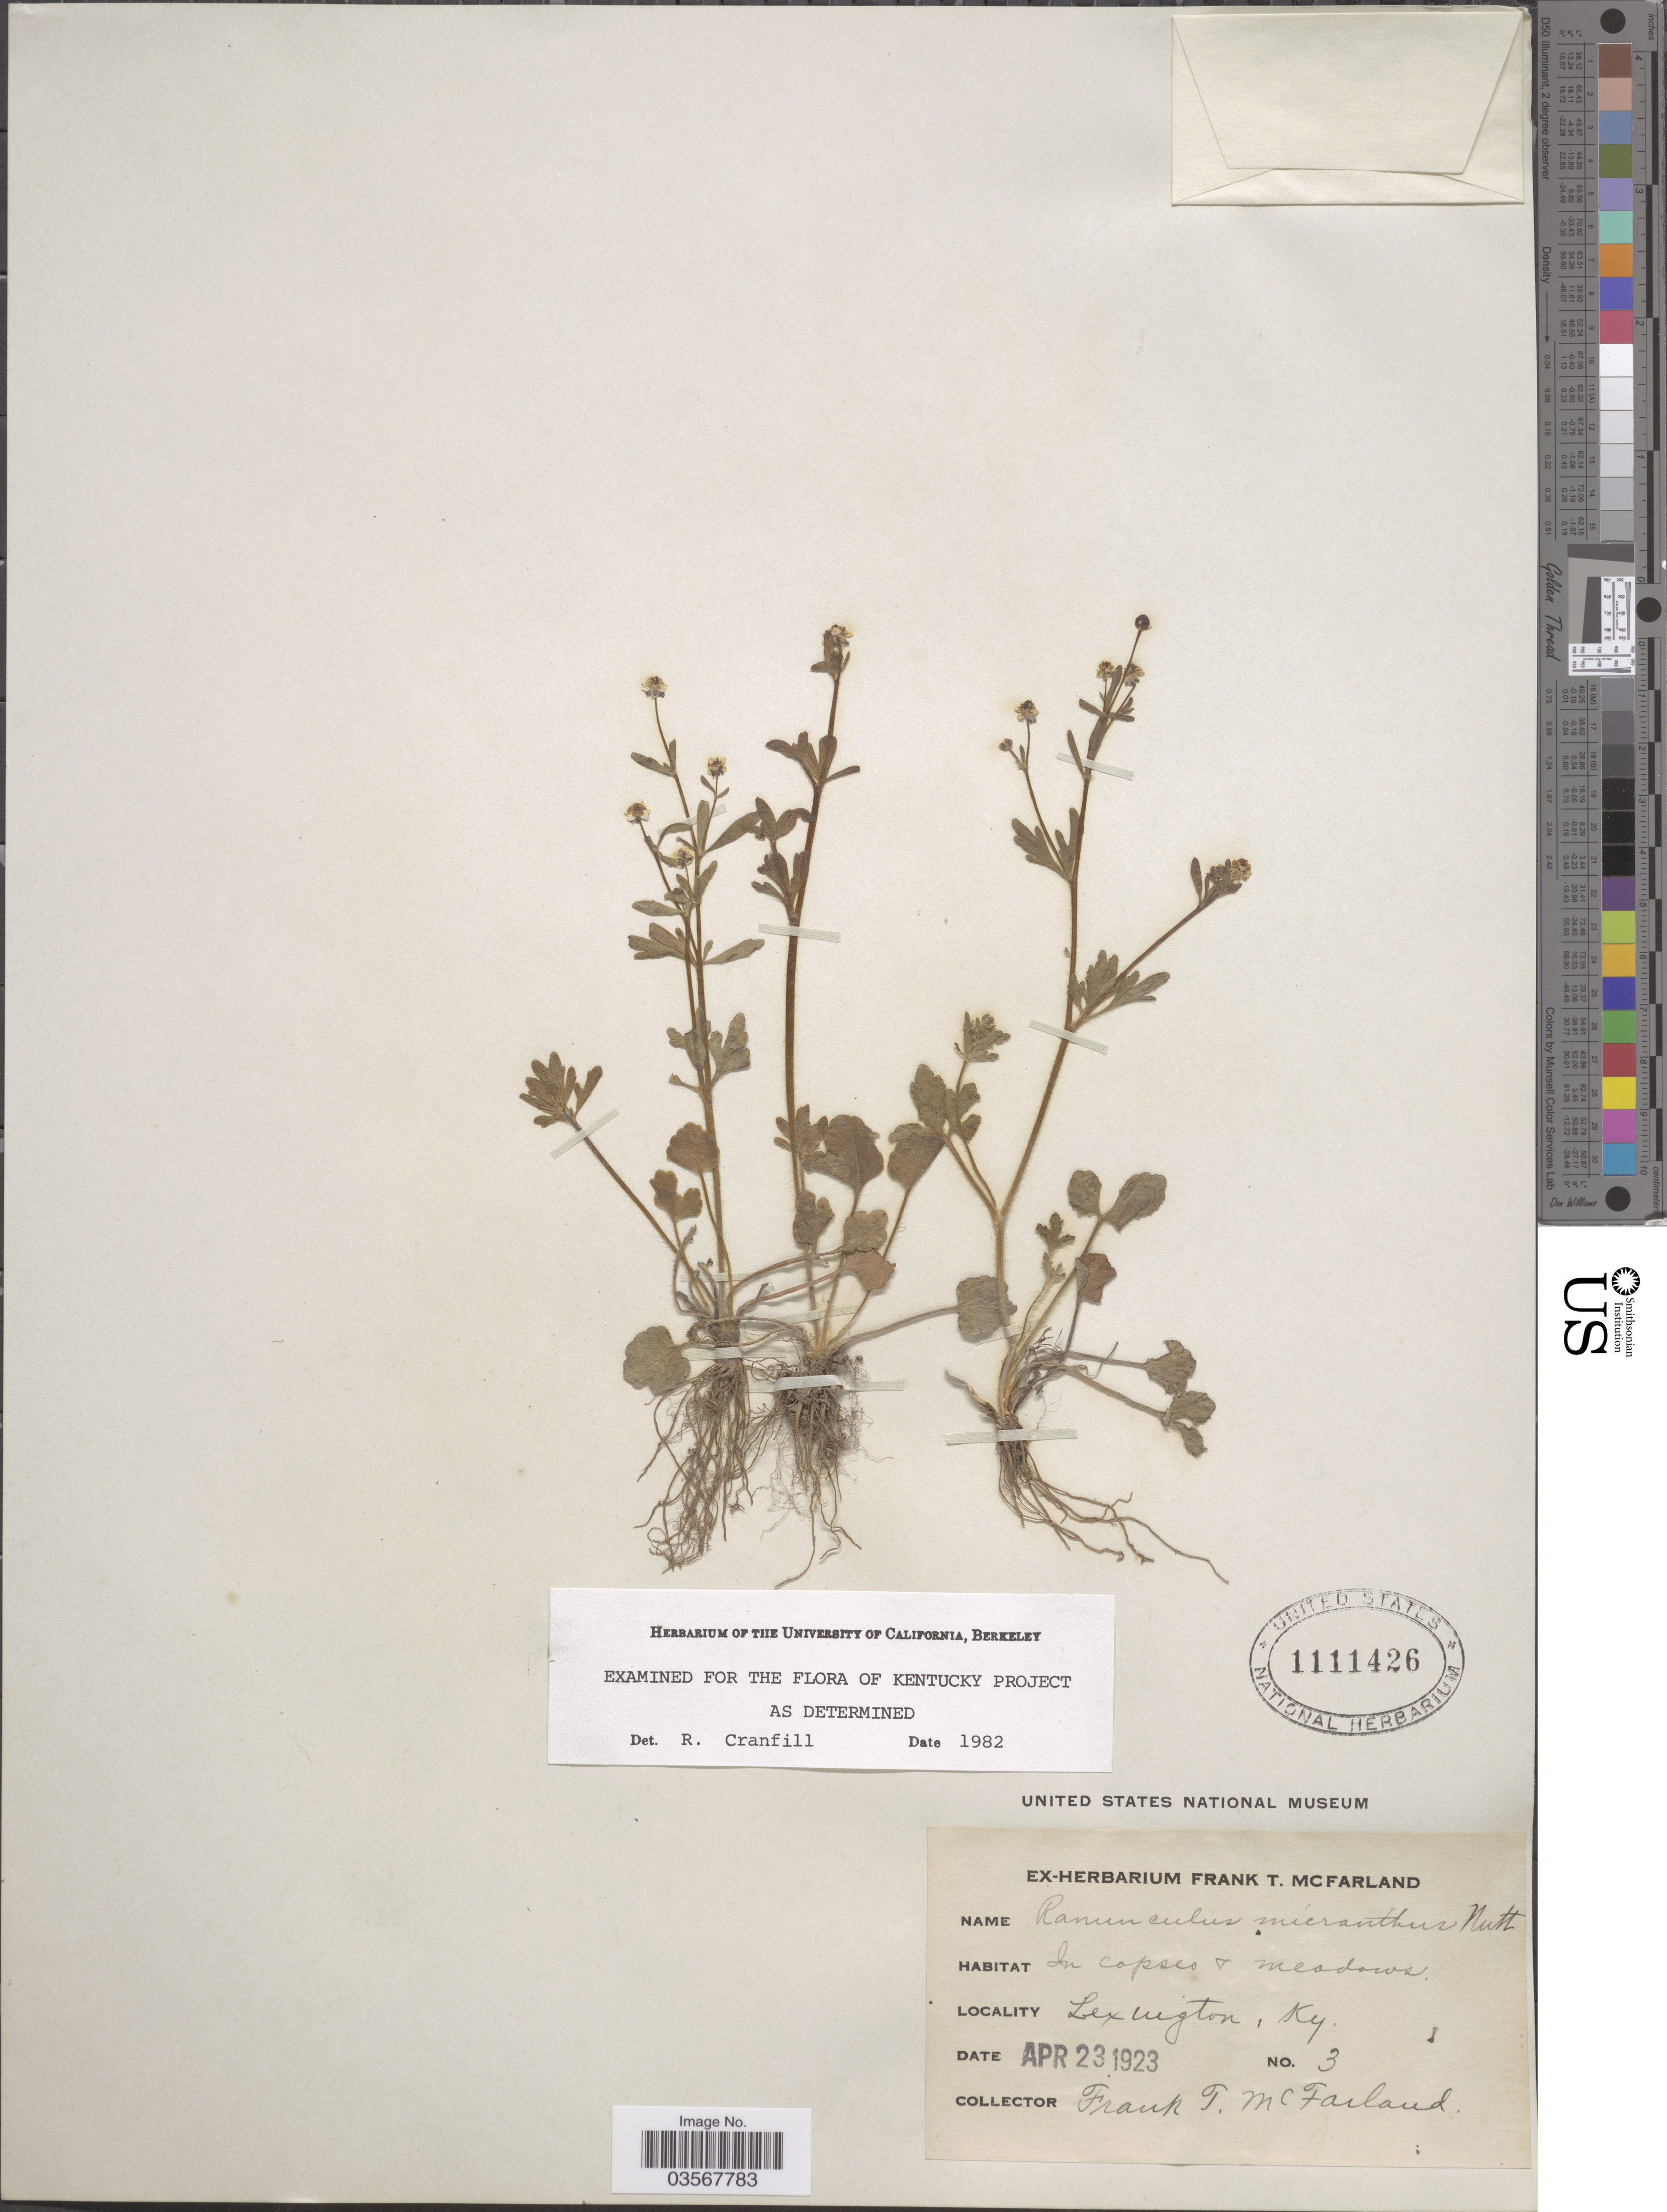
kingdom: Plantae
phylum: Tracheophyta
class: Magnoliopsida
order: Ranunculales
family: Ranunculaceae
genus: Ranunculus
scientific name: Ranunculus micranthus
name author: Nutt.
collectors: F. McFarland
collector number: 3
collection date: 1923-04-23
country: United States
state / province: Kentucky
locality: Lexington.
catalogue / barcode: US 1111426